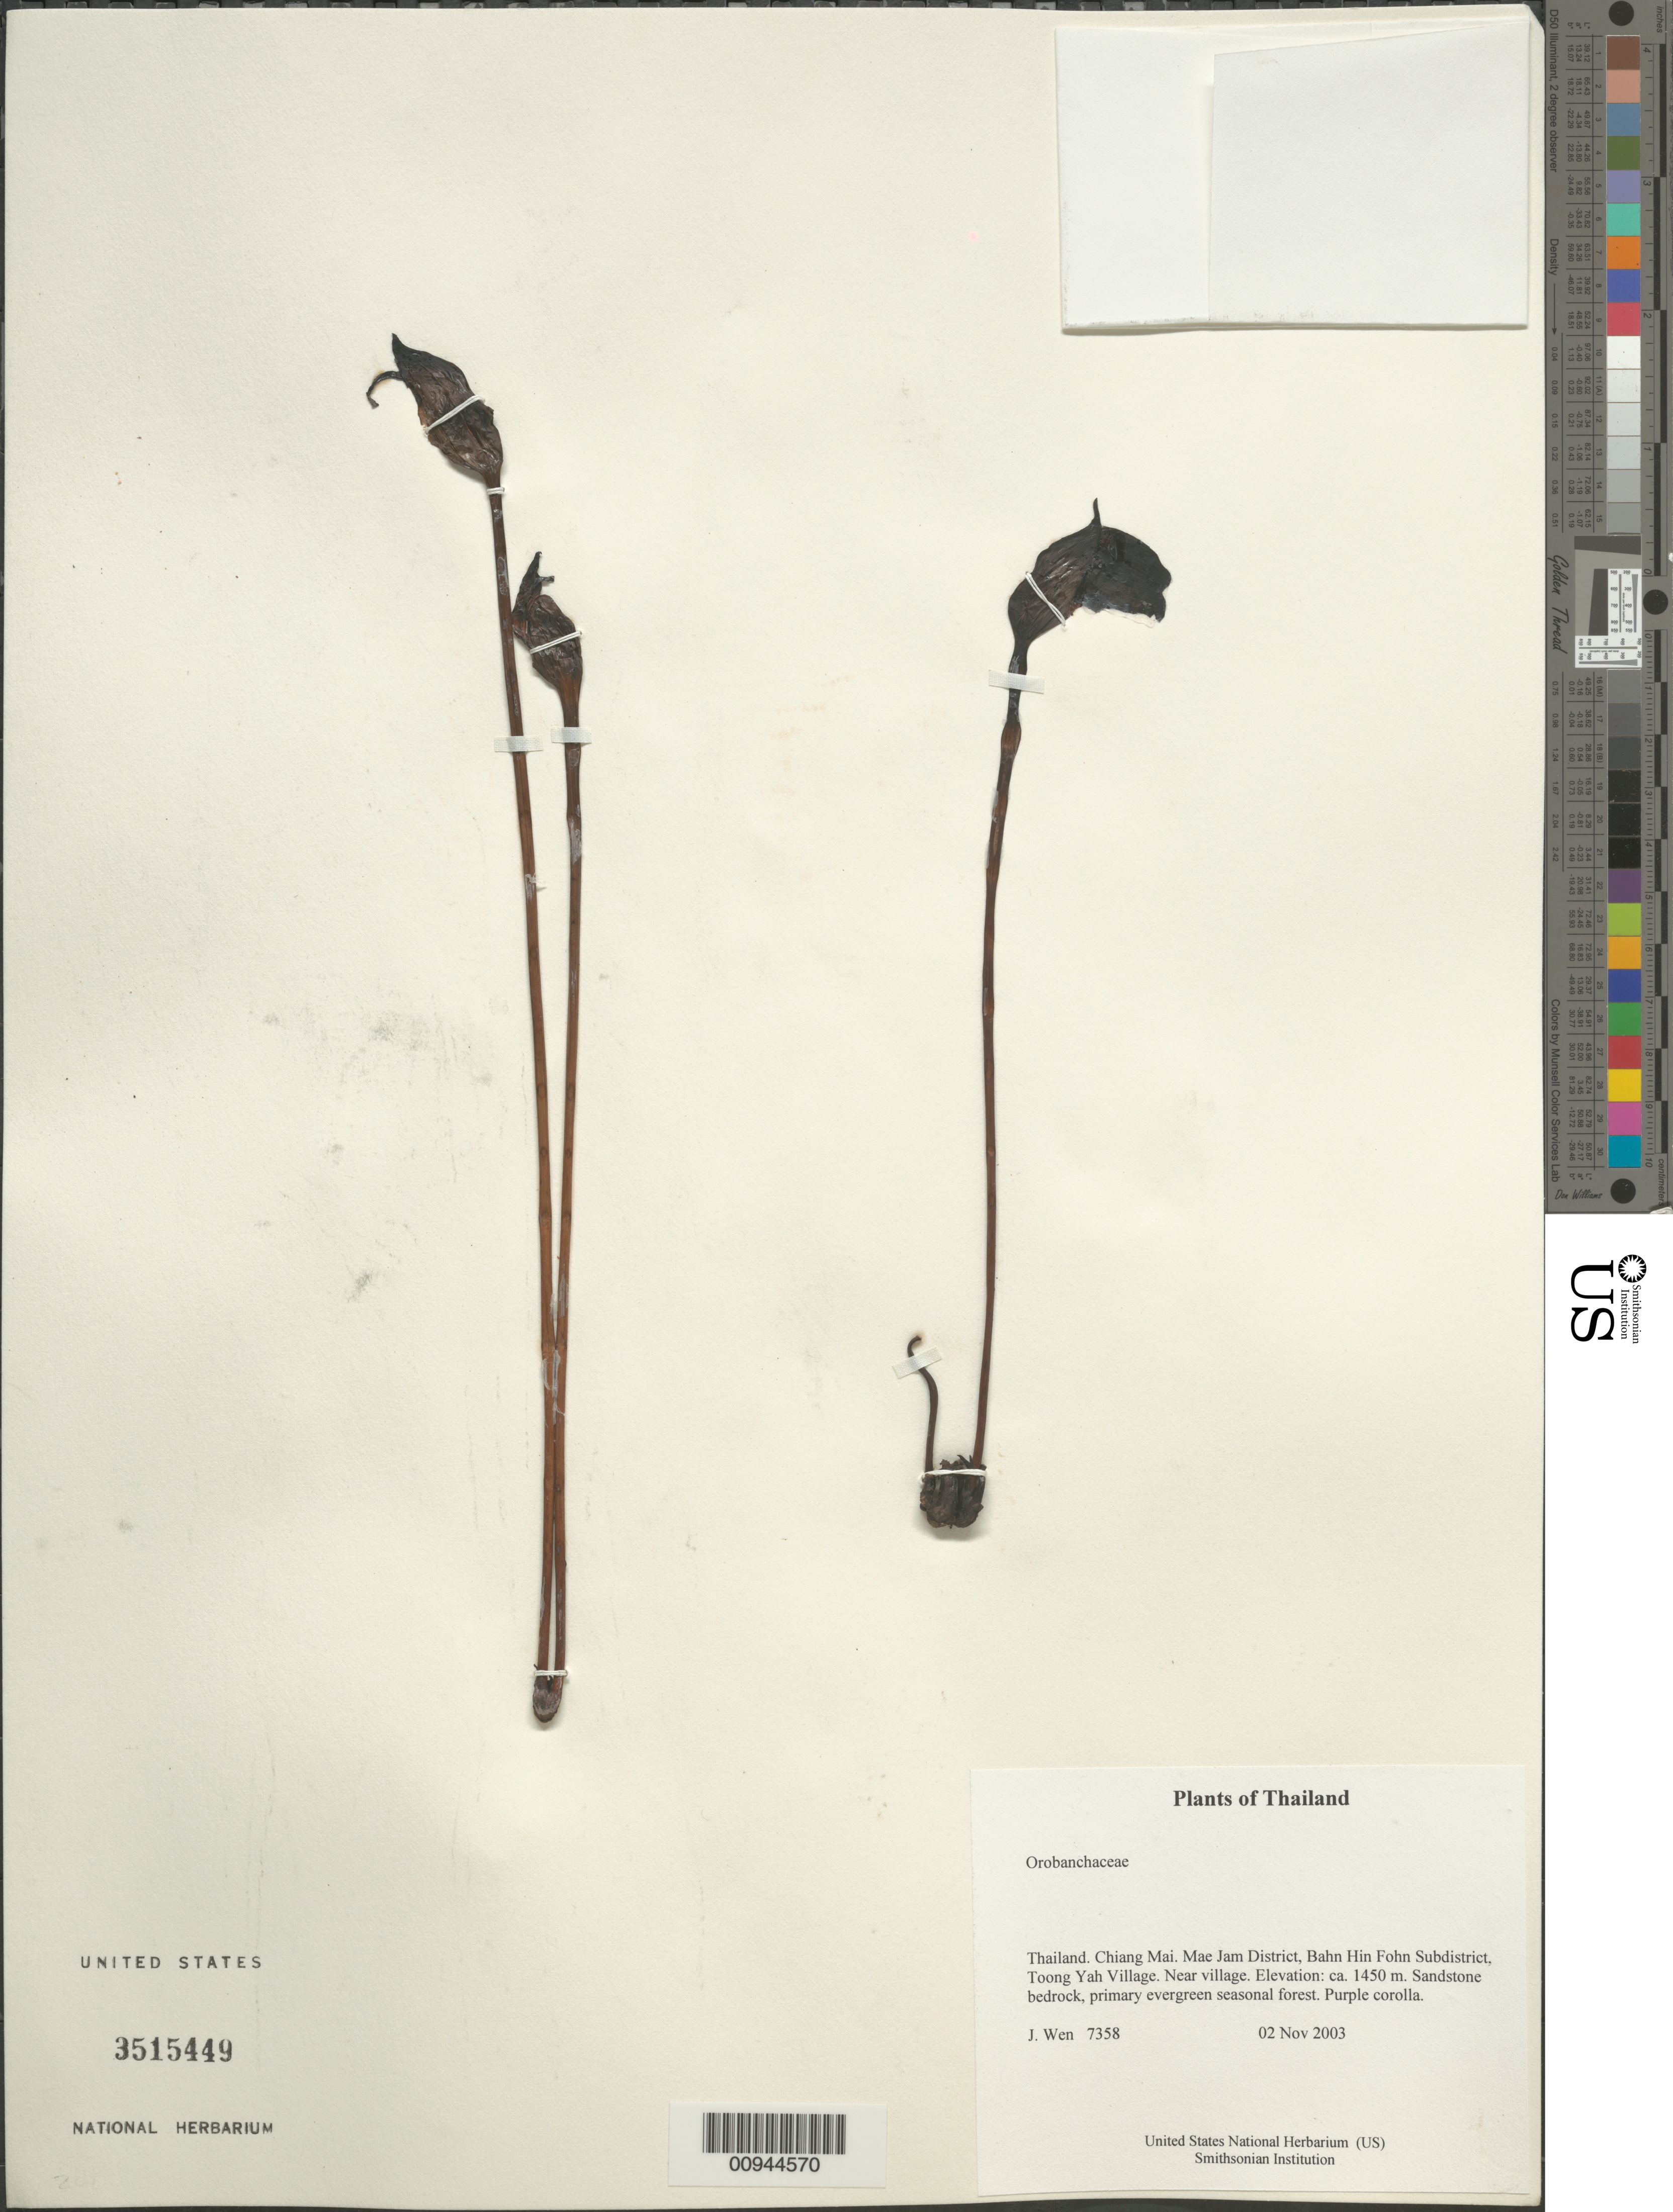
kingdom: Plantae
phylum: Tracheophyta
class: Magnoliopsida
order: Lamiales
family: Orobanchaceae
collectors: J. Wen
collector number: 7358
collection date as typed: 02 Nov 2003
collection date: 2003-11-02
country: Thailand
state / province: Chiang Mai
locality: Mae Jam District, Bahn Hin Fohn Subdistrict, Toong Yah Village. Near village.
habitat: Sandstone bedrock, primary evergreen seasonal forest.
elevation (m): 1450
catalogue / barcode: US 3515449